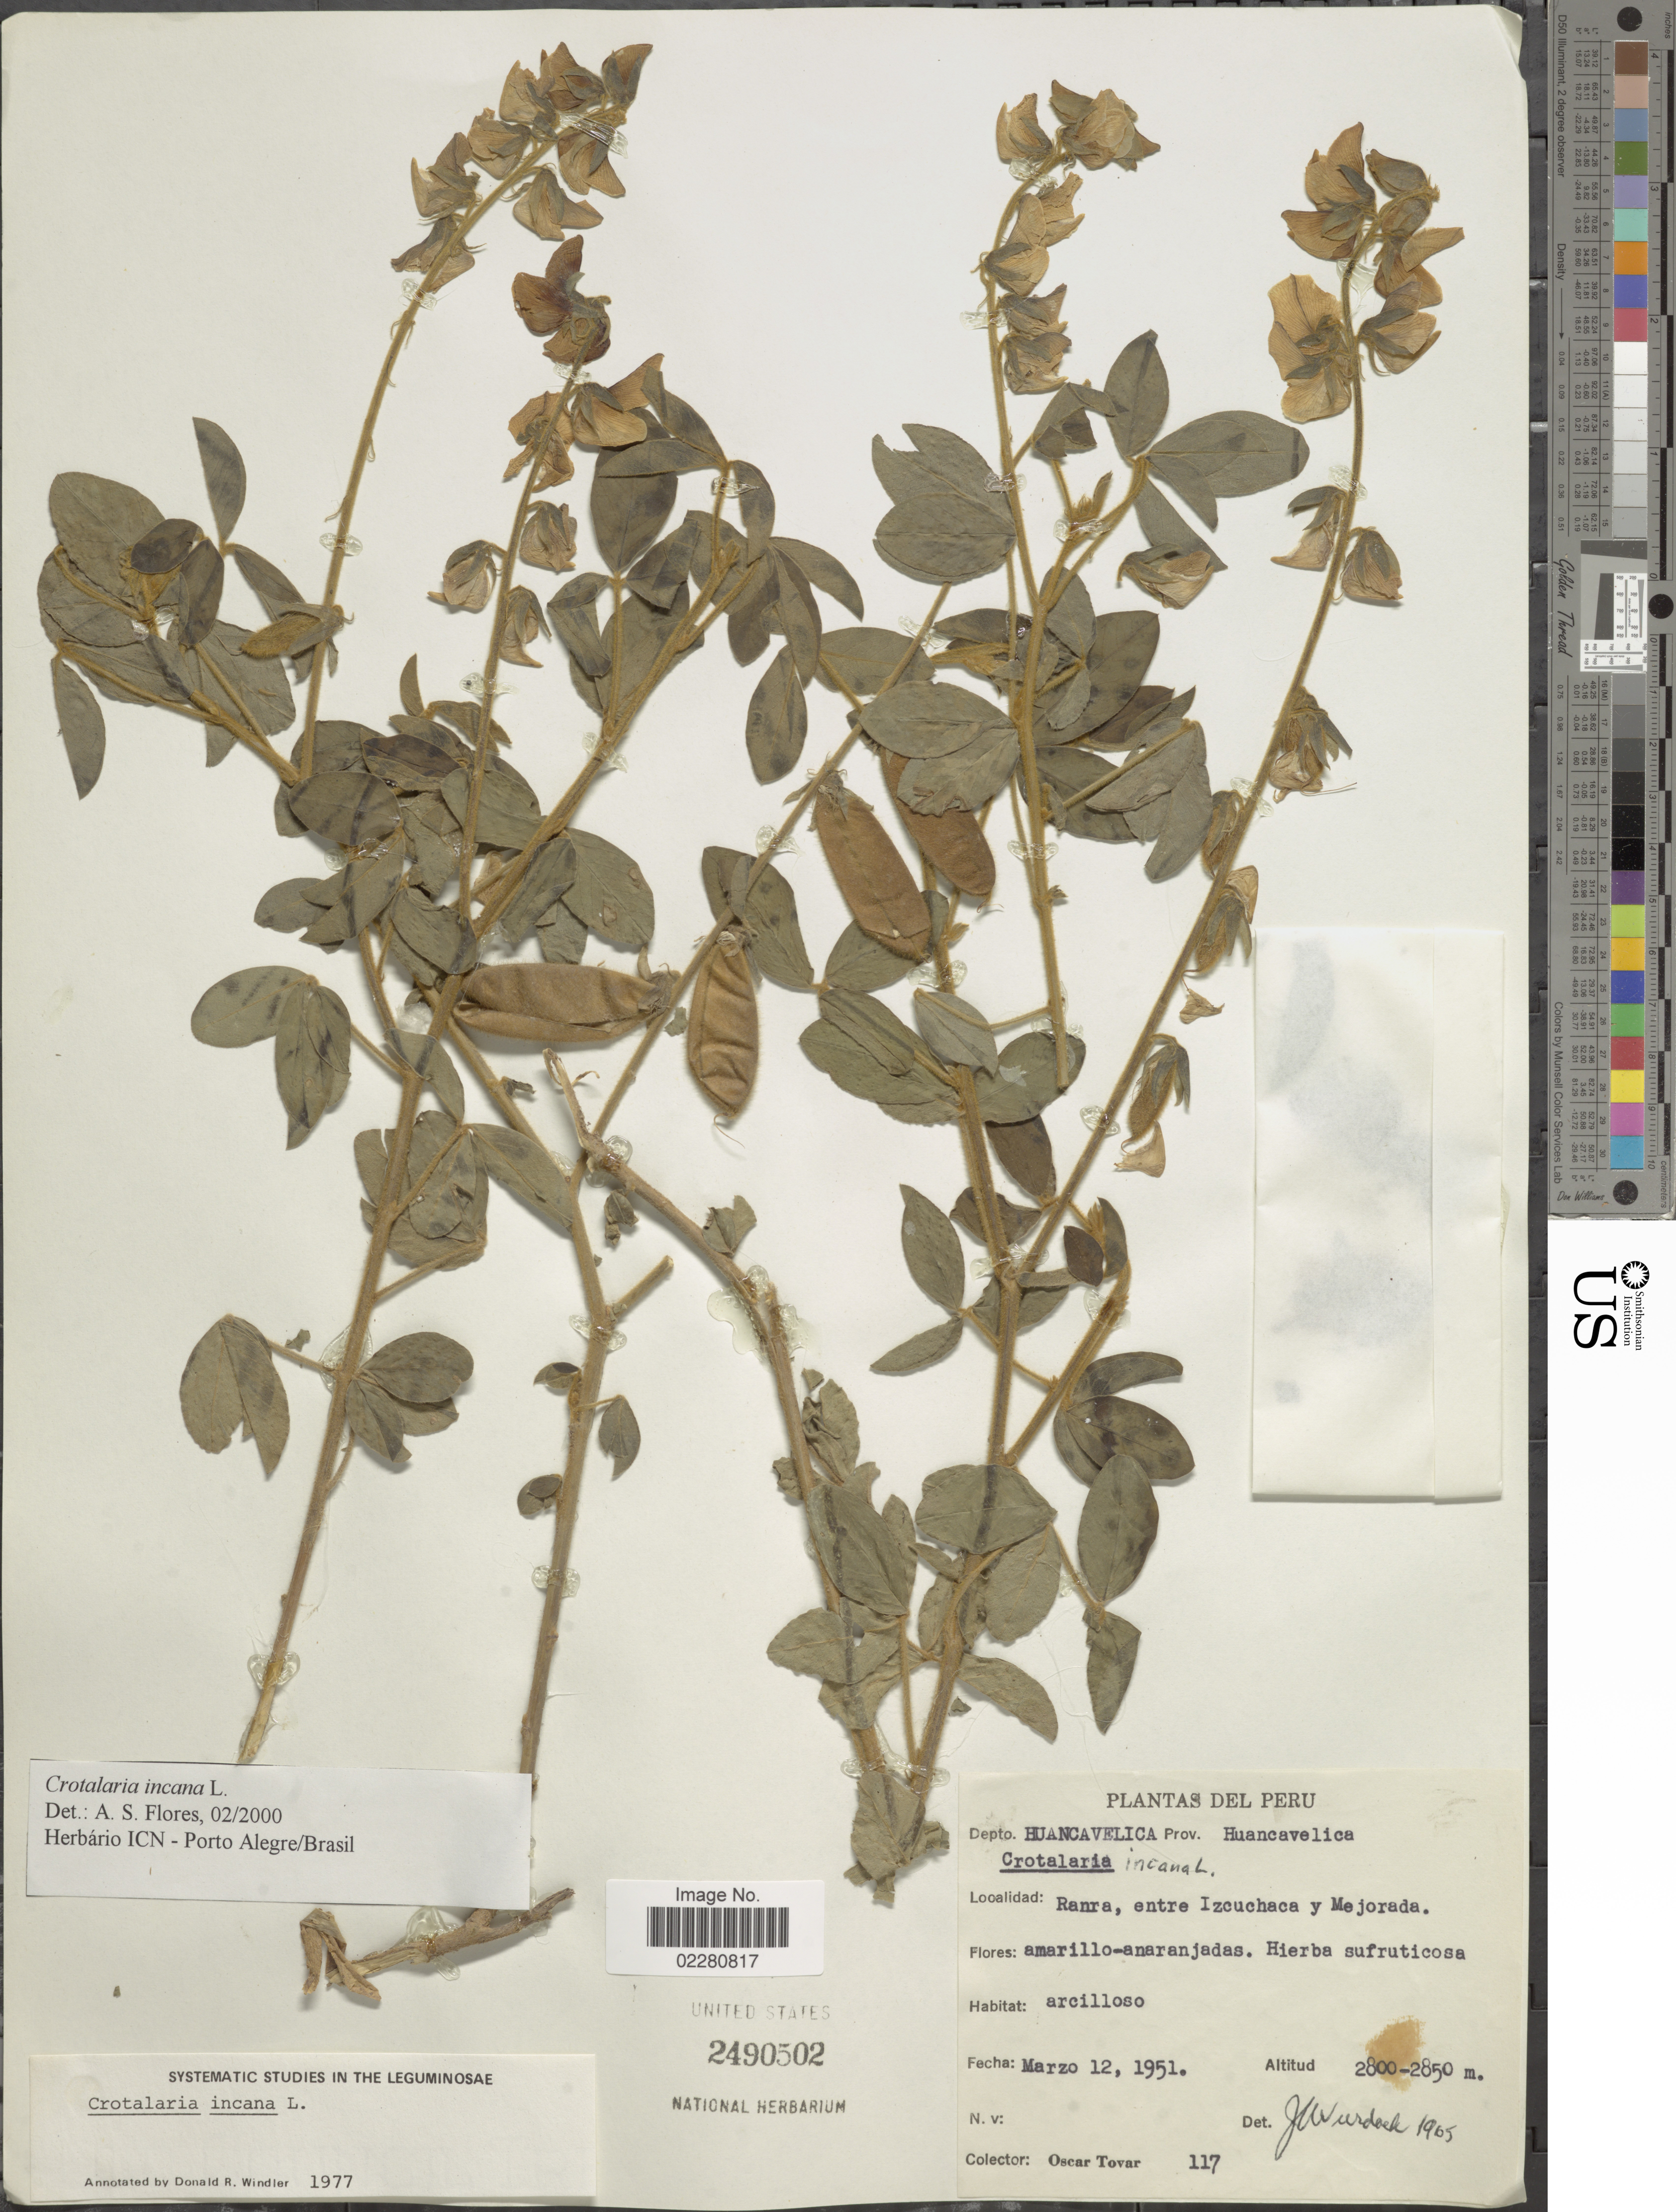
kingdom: Plantae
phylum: Tracheophyta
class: Magnoliopsida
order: Fabales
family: Fabaceae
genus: Crotalaria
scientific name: Crotalaria incana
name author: L.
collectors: Ó. Tovar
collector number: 117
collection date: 1951-03-12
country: Peru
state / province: Huancavelica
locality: Depto. Huancavelica. Prov. Huancavelica. Ranra, entre Izcuchaca y Mejorada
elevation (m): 2800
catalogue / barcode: US 2490502